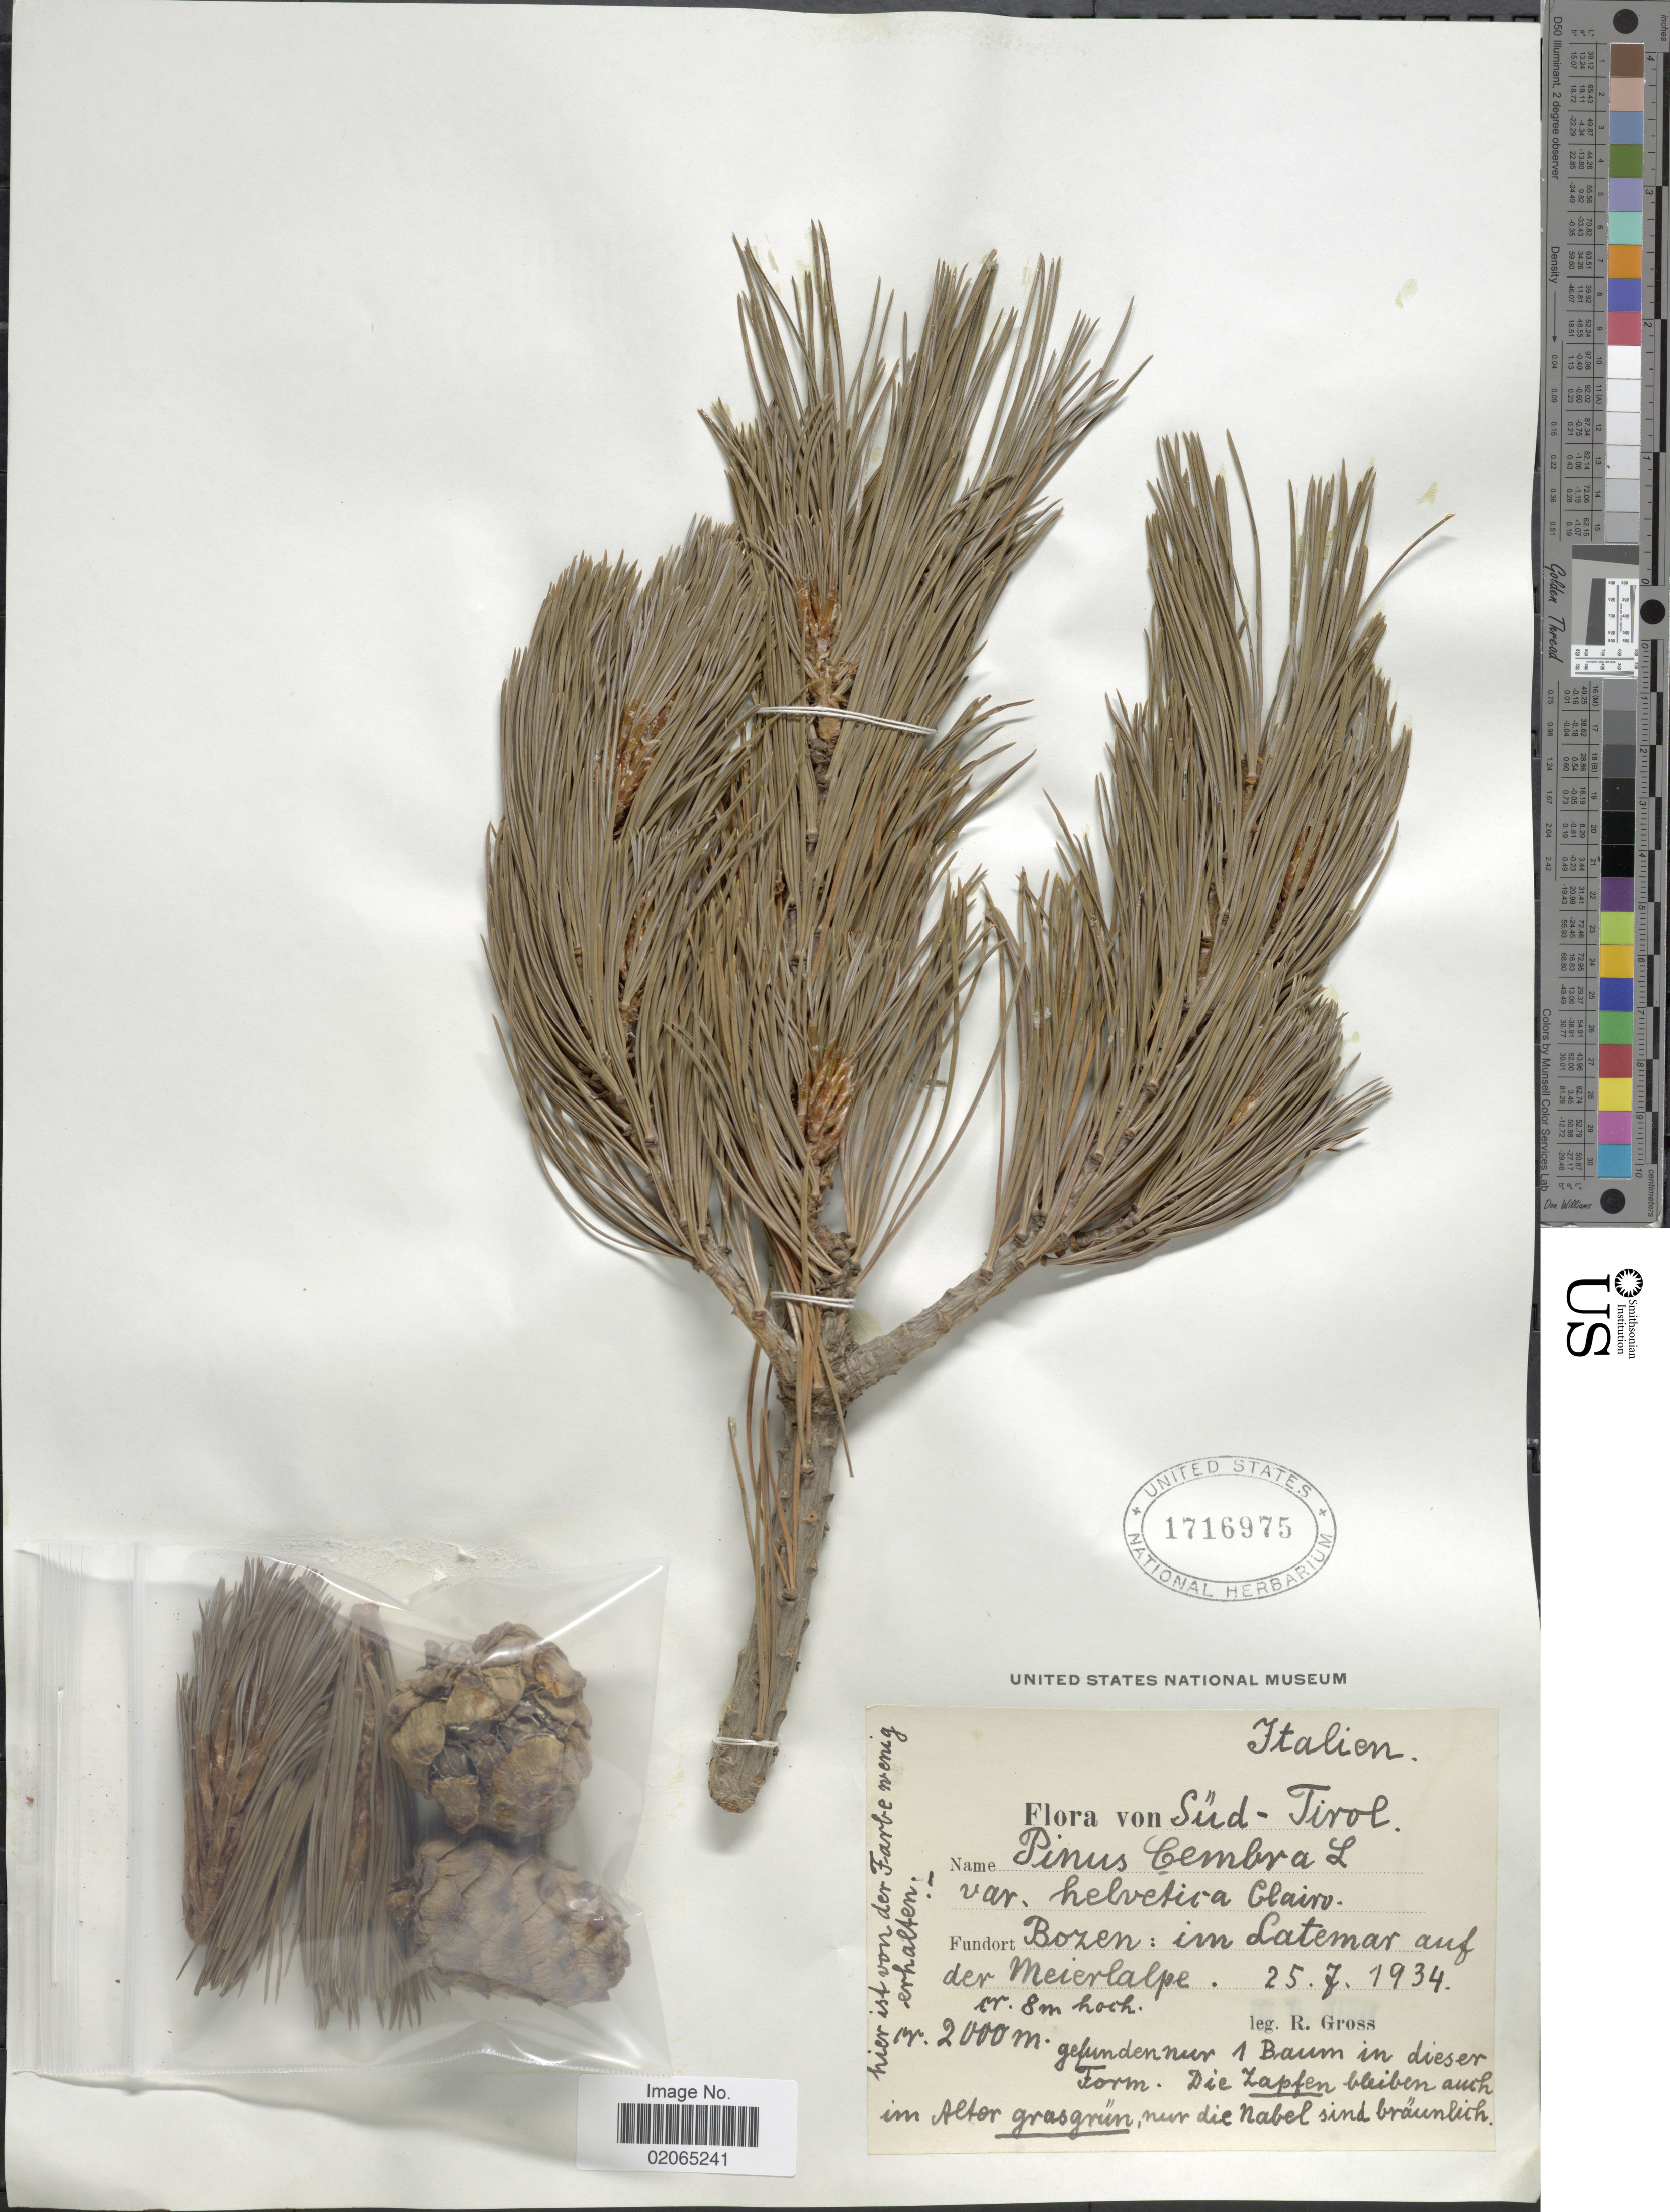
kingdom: Plantae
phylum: Tracheophyta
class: Pinopsida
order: Pinales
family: Pinaceae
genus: Pinus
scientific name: Pinus cembra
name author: L.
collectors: R. Gross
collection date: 1934-07-25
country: Italy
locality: Süd-Tirol. Bozen: in Latemar auf der Meierlalpe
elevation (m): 2000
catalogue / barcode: US 1716975